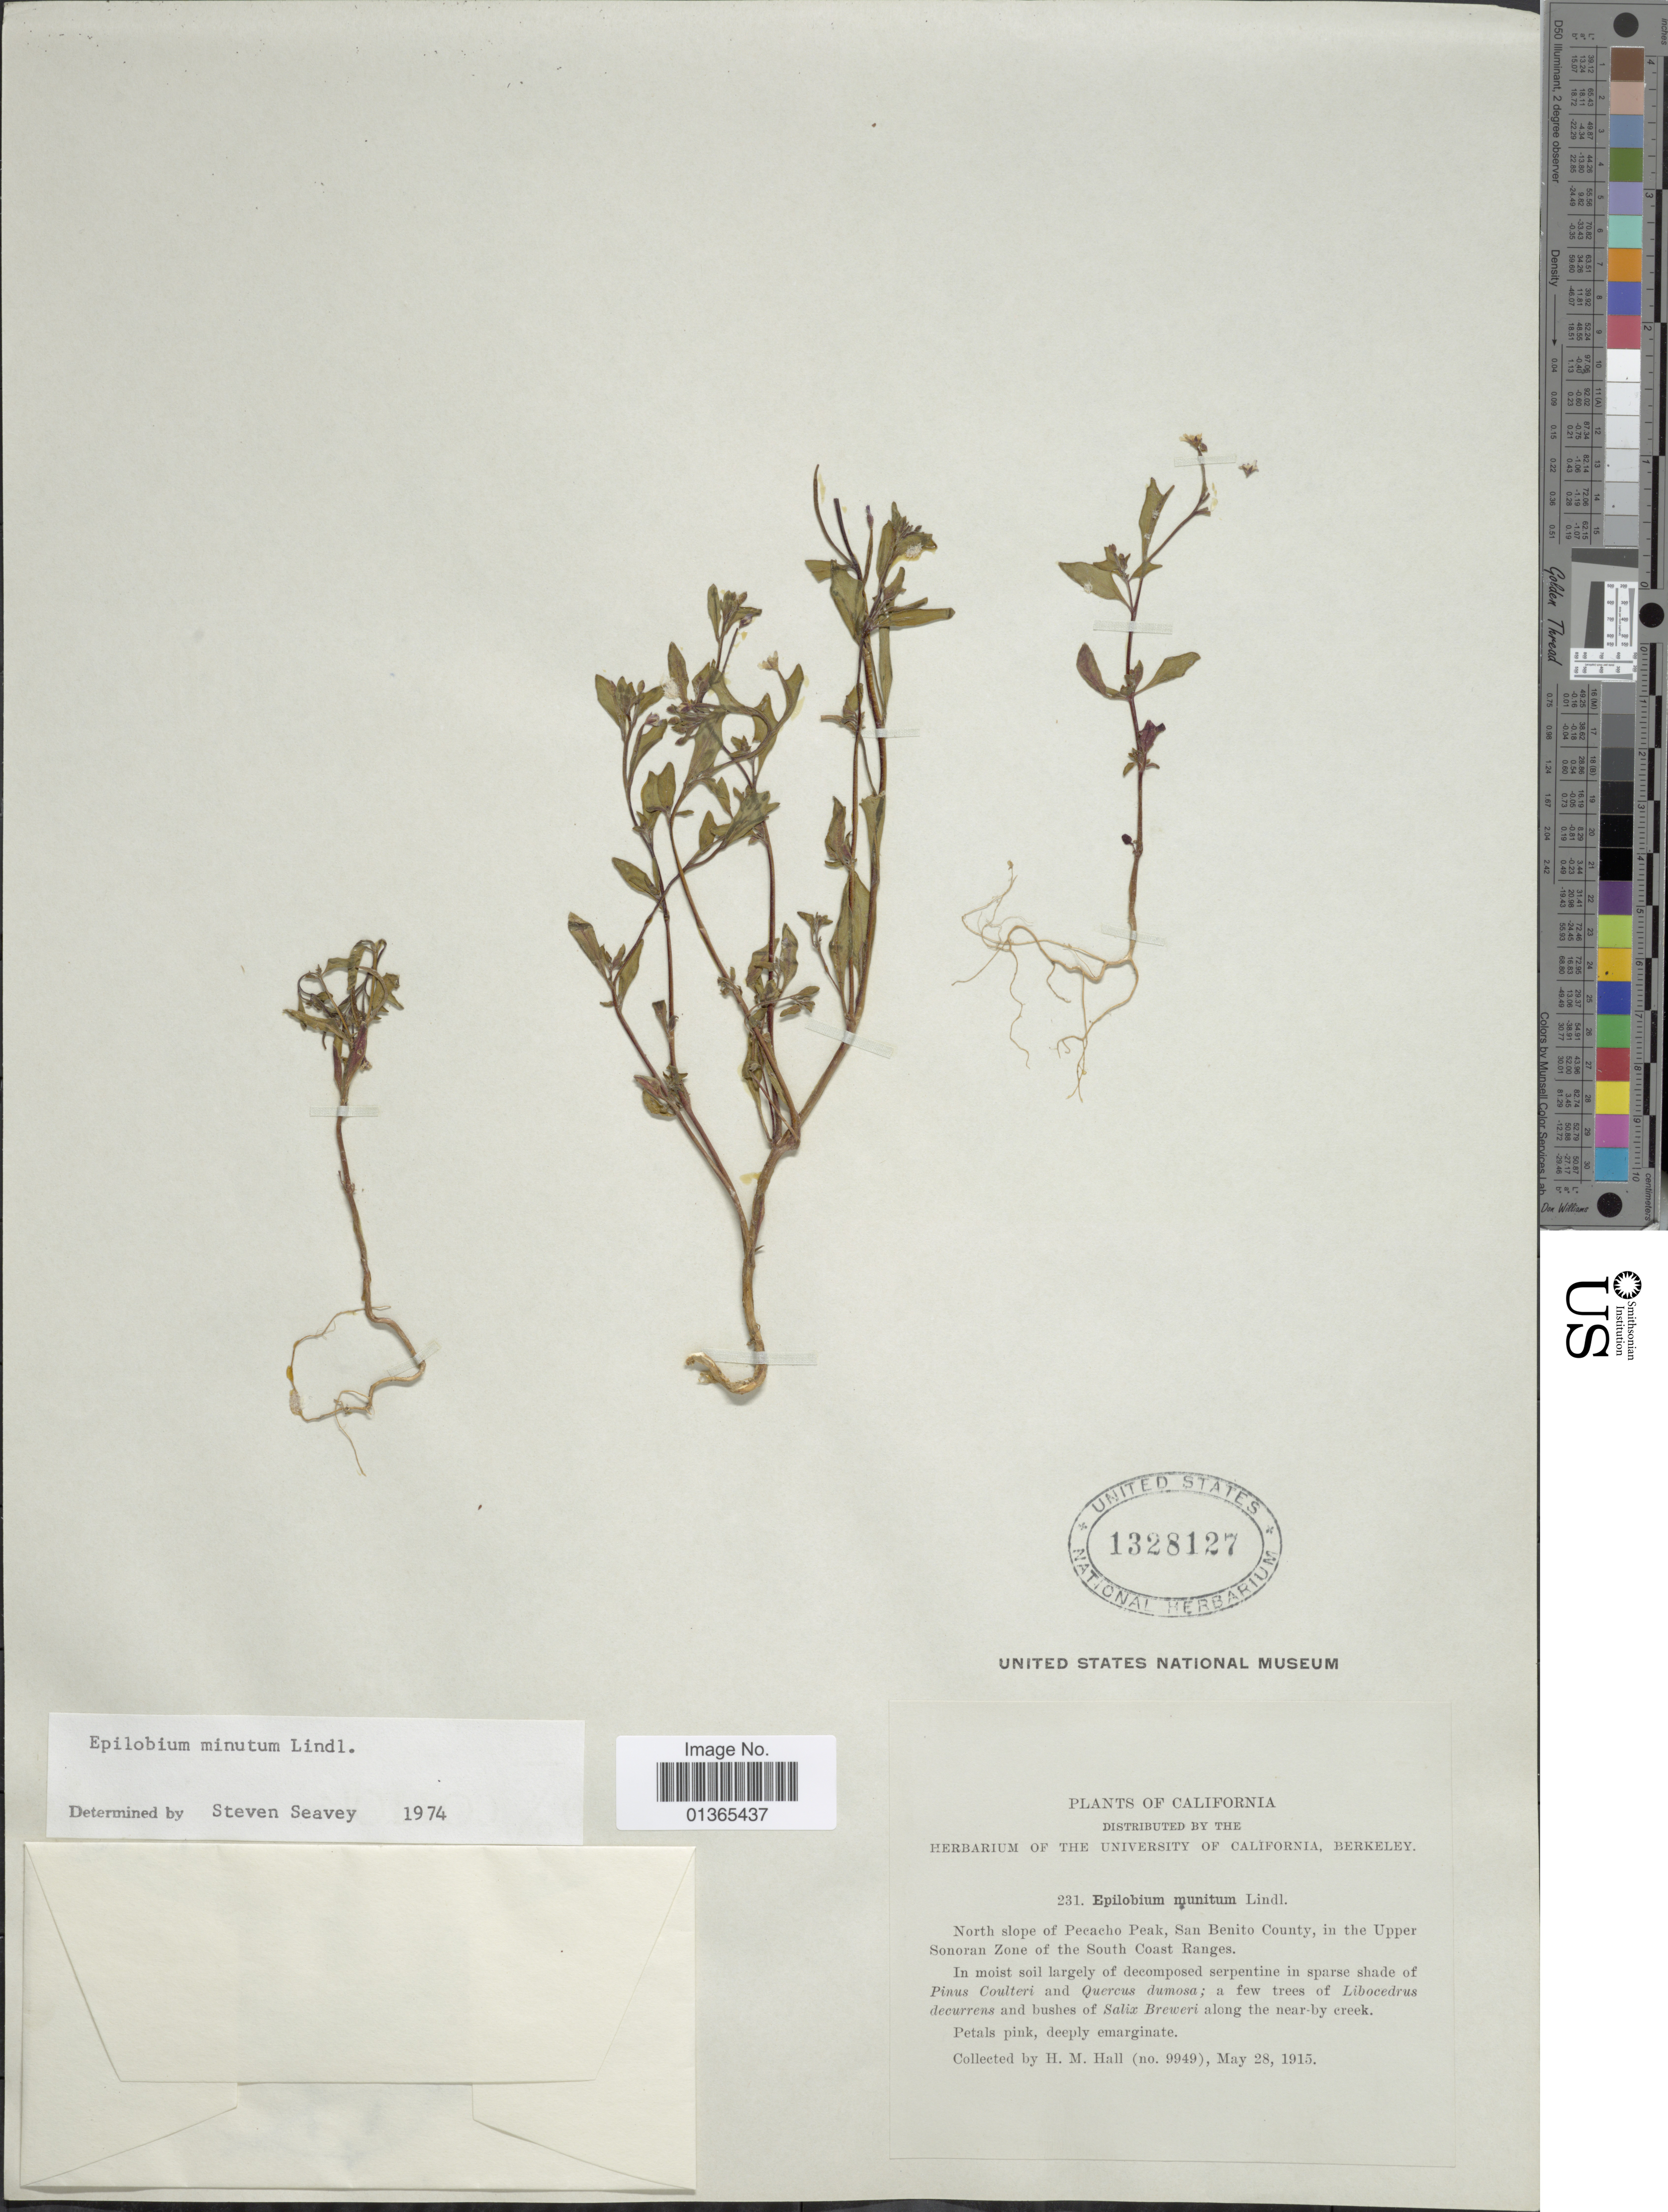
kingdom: Plantae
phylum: Tracheophyta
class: Magnoliopsida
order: Myrtales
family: Onagraceae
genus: Epilobium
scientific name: Epilobium minutum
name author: Lindl. ex Lehm.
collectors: H. M. Hall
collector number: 9949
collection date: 1915-05-28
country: United States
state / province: California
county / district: San Benito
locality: North slope of Pecacho Peak, San Benito County, in the Upper Sonoran Zone of the South Coast Ranges.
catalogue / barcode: US 1328127